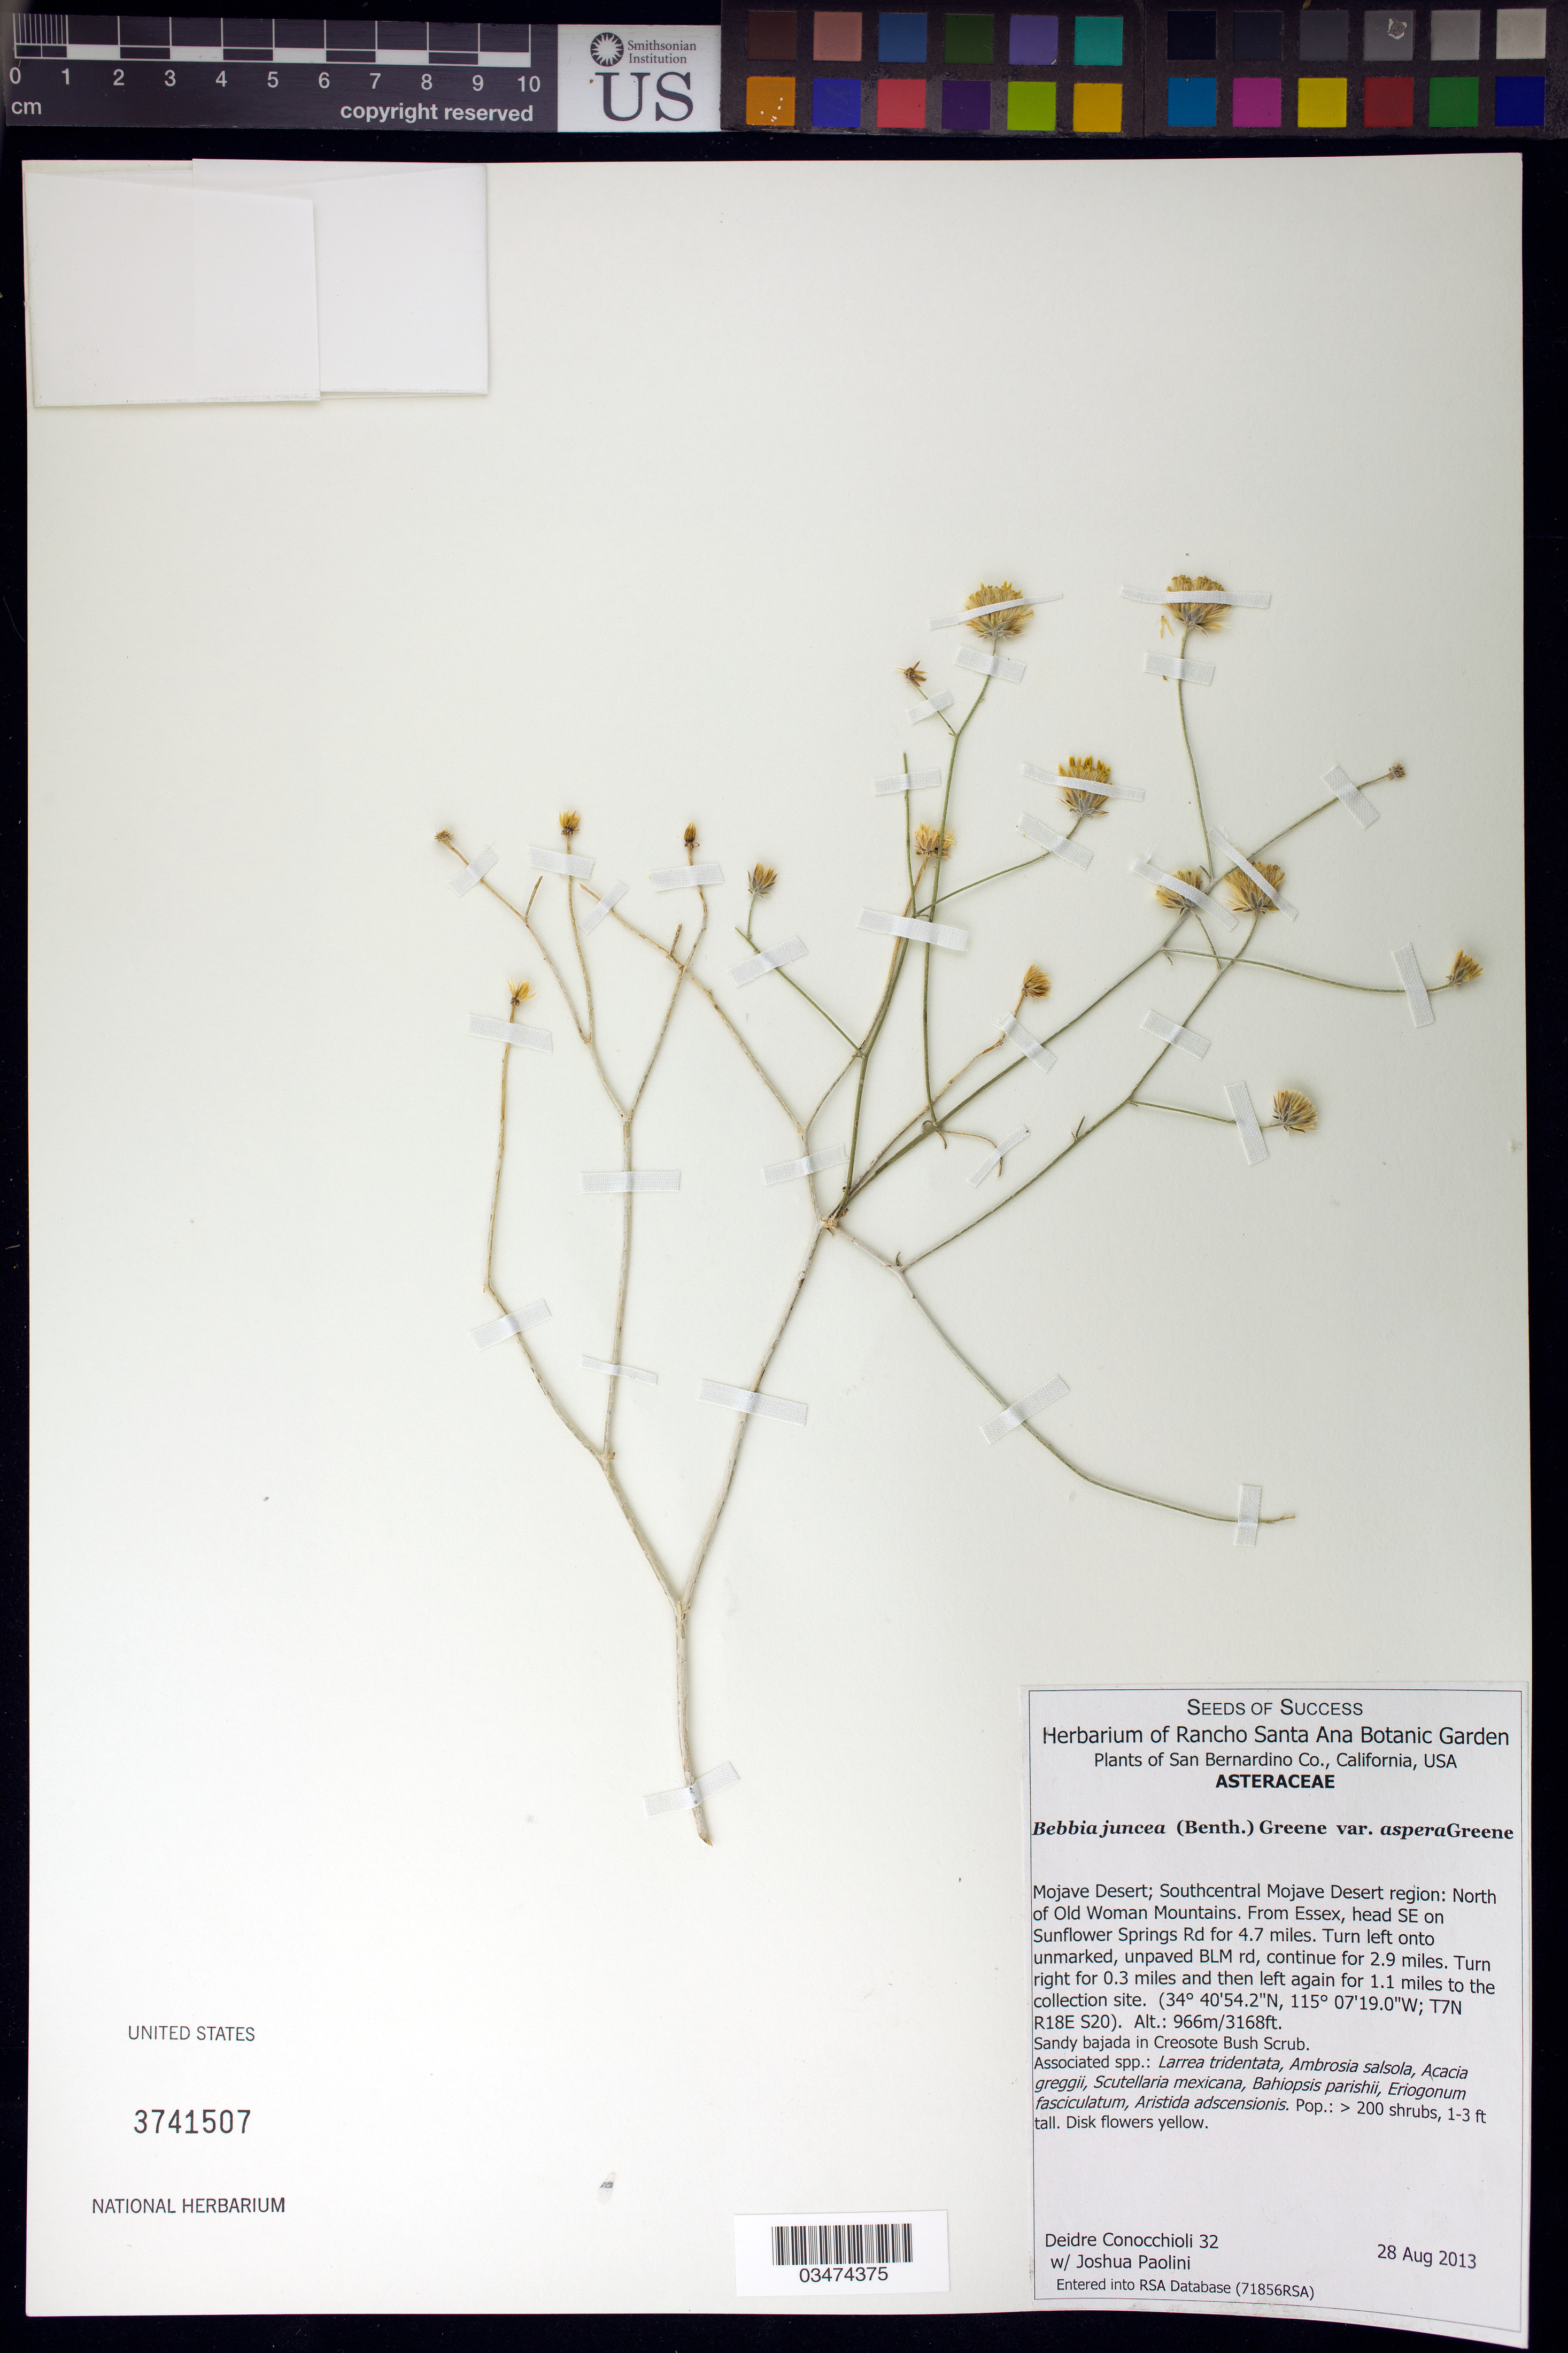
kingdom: Plantae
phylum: Tracheophyta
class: Magnoliopsida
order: Asterales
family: Asteraceae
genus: Bebbia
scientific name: Bebbia juncea var. aspera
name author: Greene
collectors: D. Conocchioli & J. Paolini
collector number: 32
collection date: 2013-08-28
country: United States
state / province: California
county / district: San Bernardino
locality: Southcentral Mojave Desert region, N of Old Woman Mountains, 4.7 mi. on Sunflower Springs Rd.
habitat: Sandy bajada in Creosote Bush Scrub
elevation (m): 966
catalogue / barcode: US 3741507